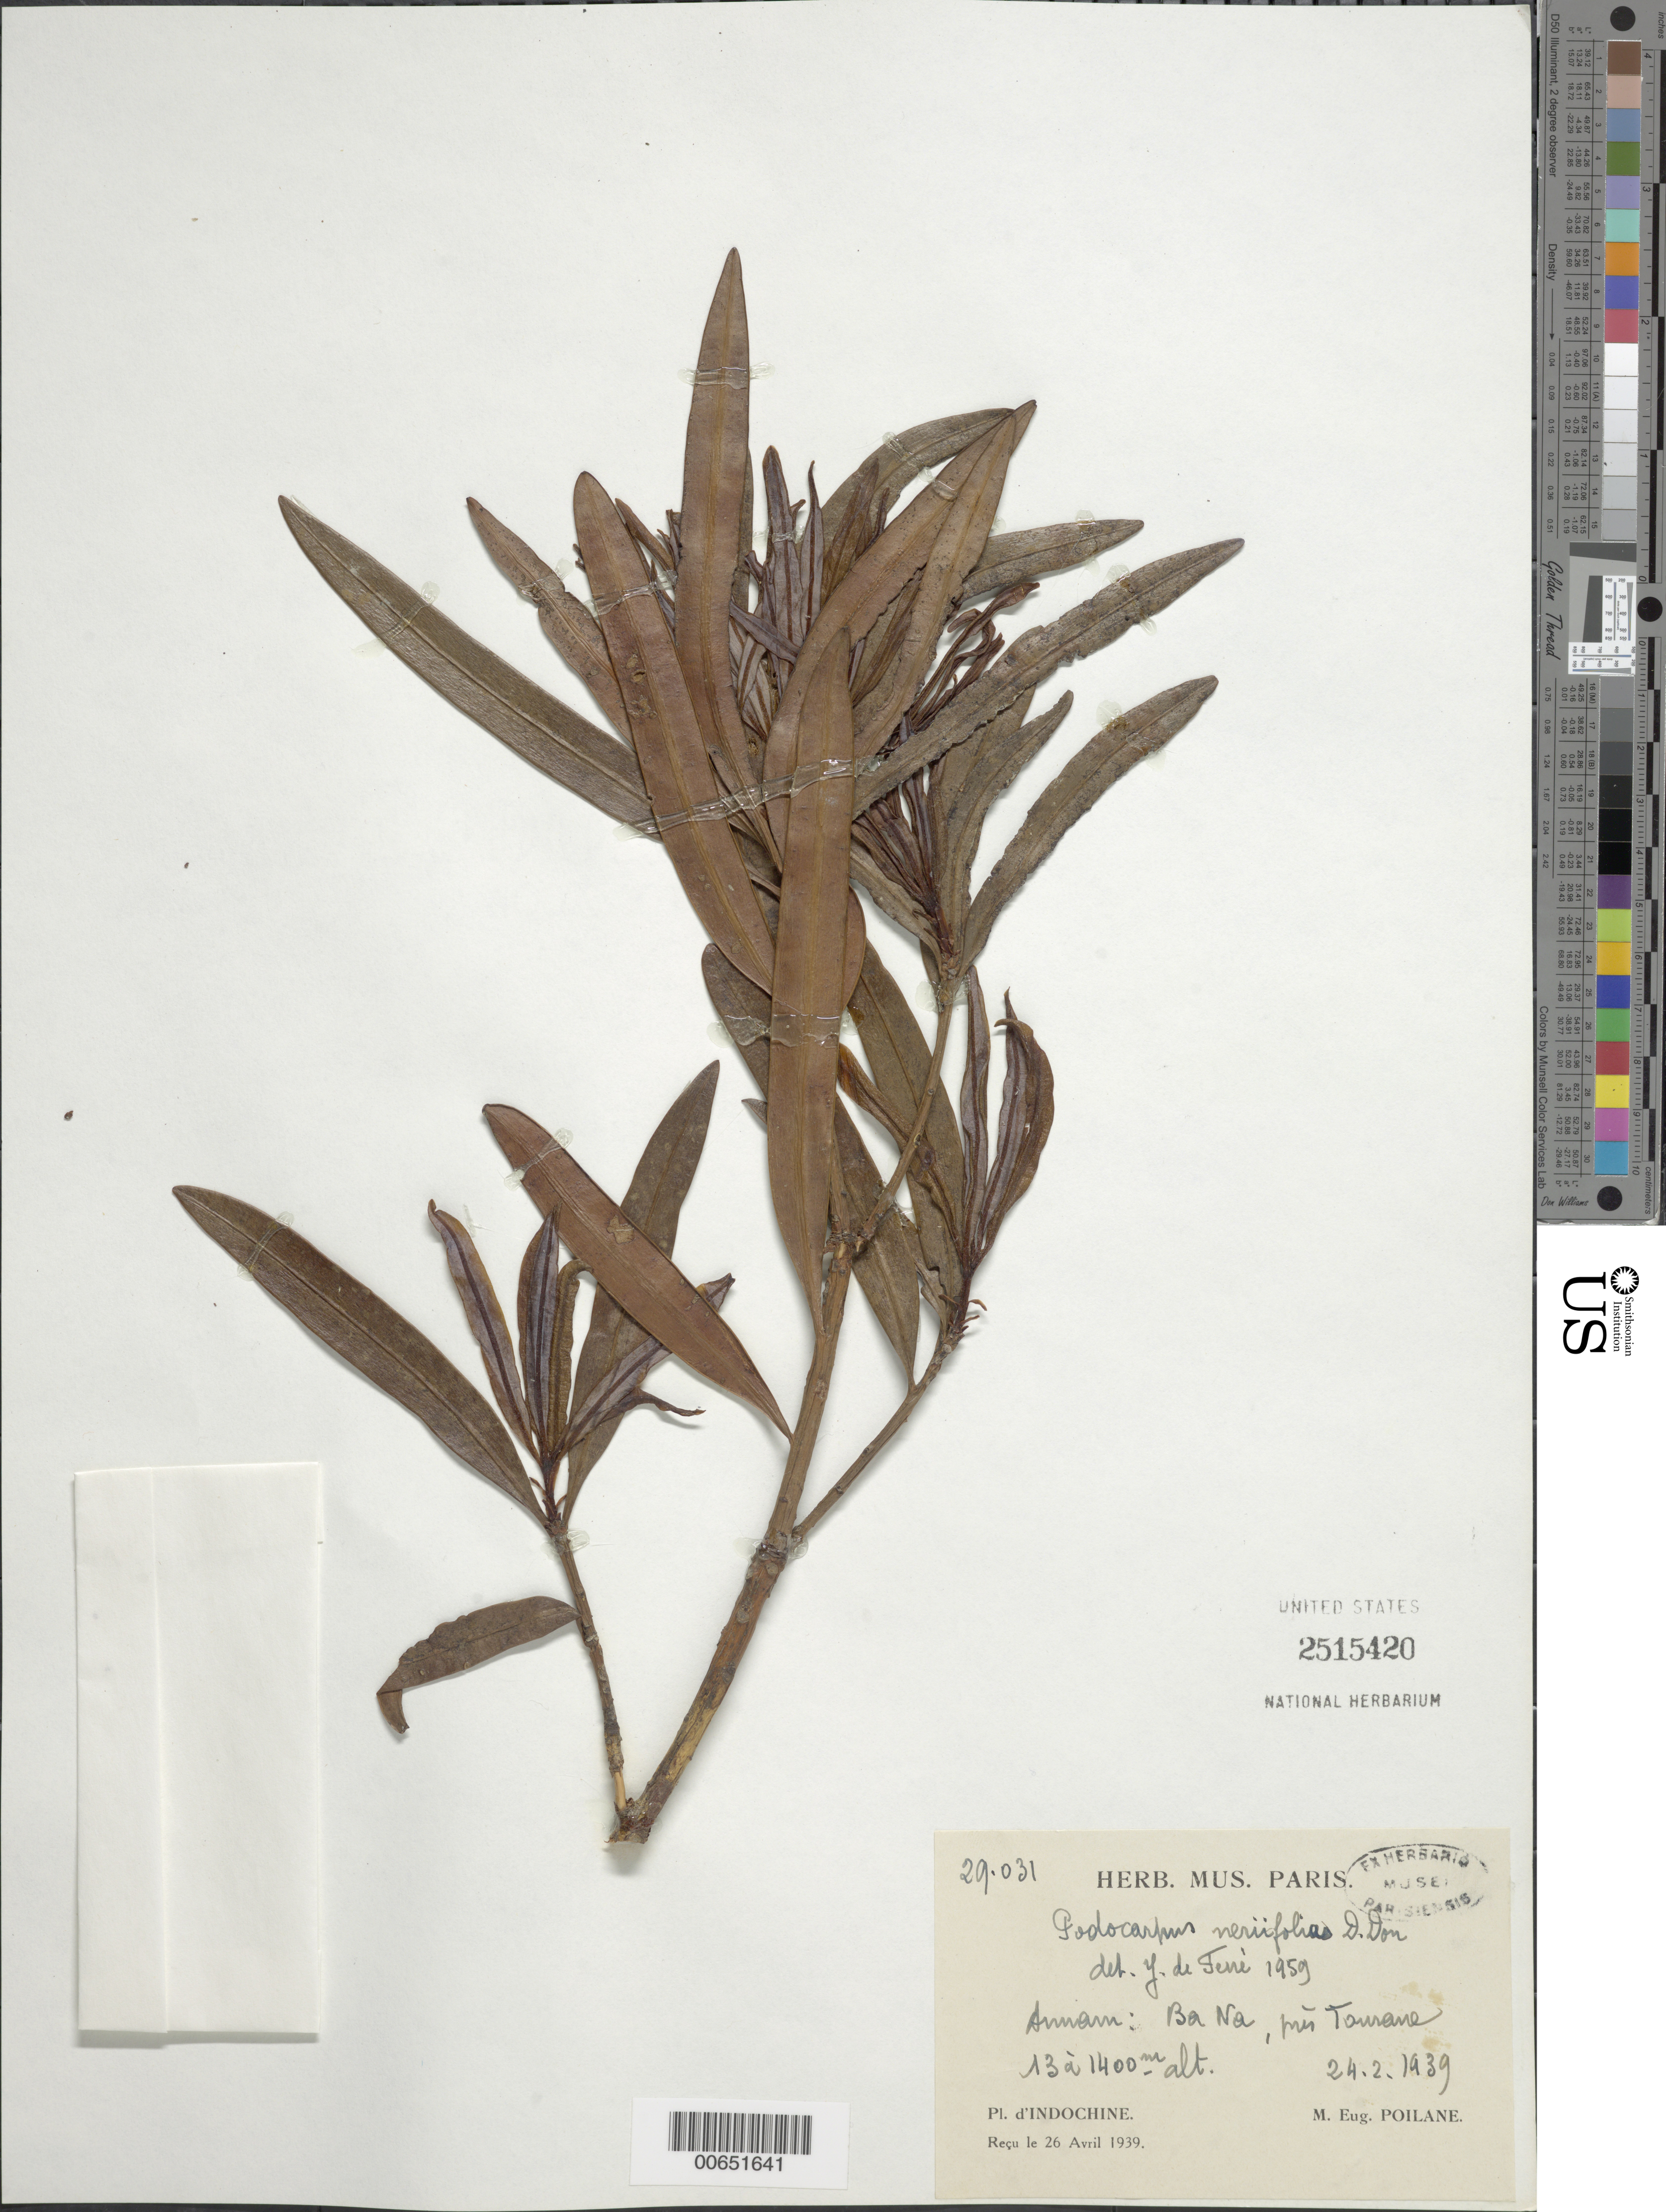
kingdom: Plantae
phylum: Tracheophyta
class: Pinopsida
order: Pinales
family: Podocarpaceae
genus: Podocarpus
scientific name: Podocarpus neriifolius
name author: D. Don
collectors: M. Poilane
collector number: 29031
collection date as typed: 24 Feb 1939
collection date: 1939-02-24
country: Vietnam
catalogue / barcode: US 2515420